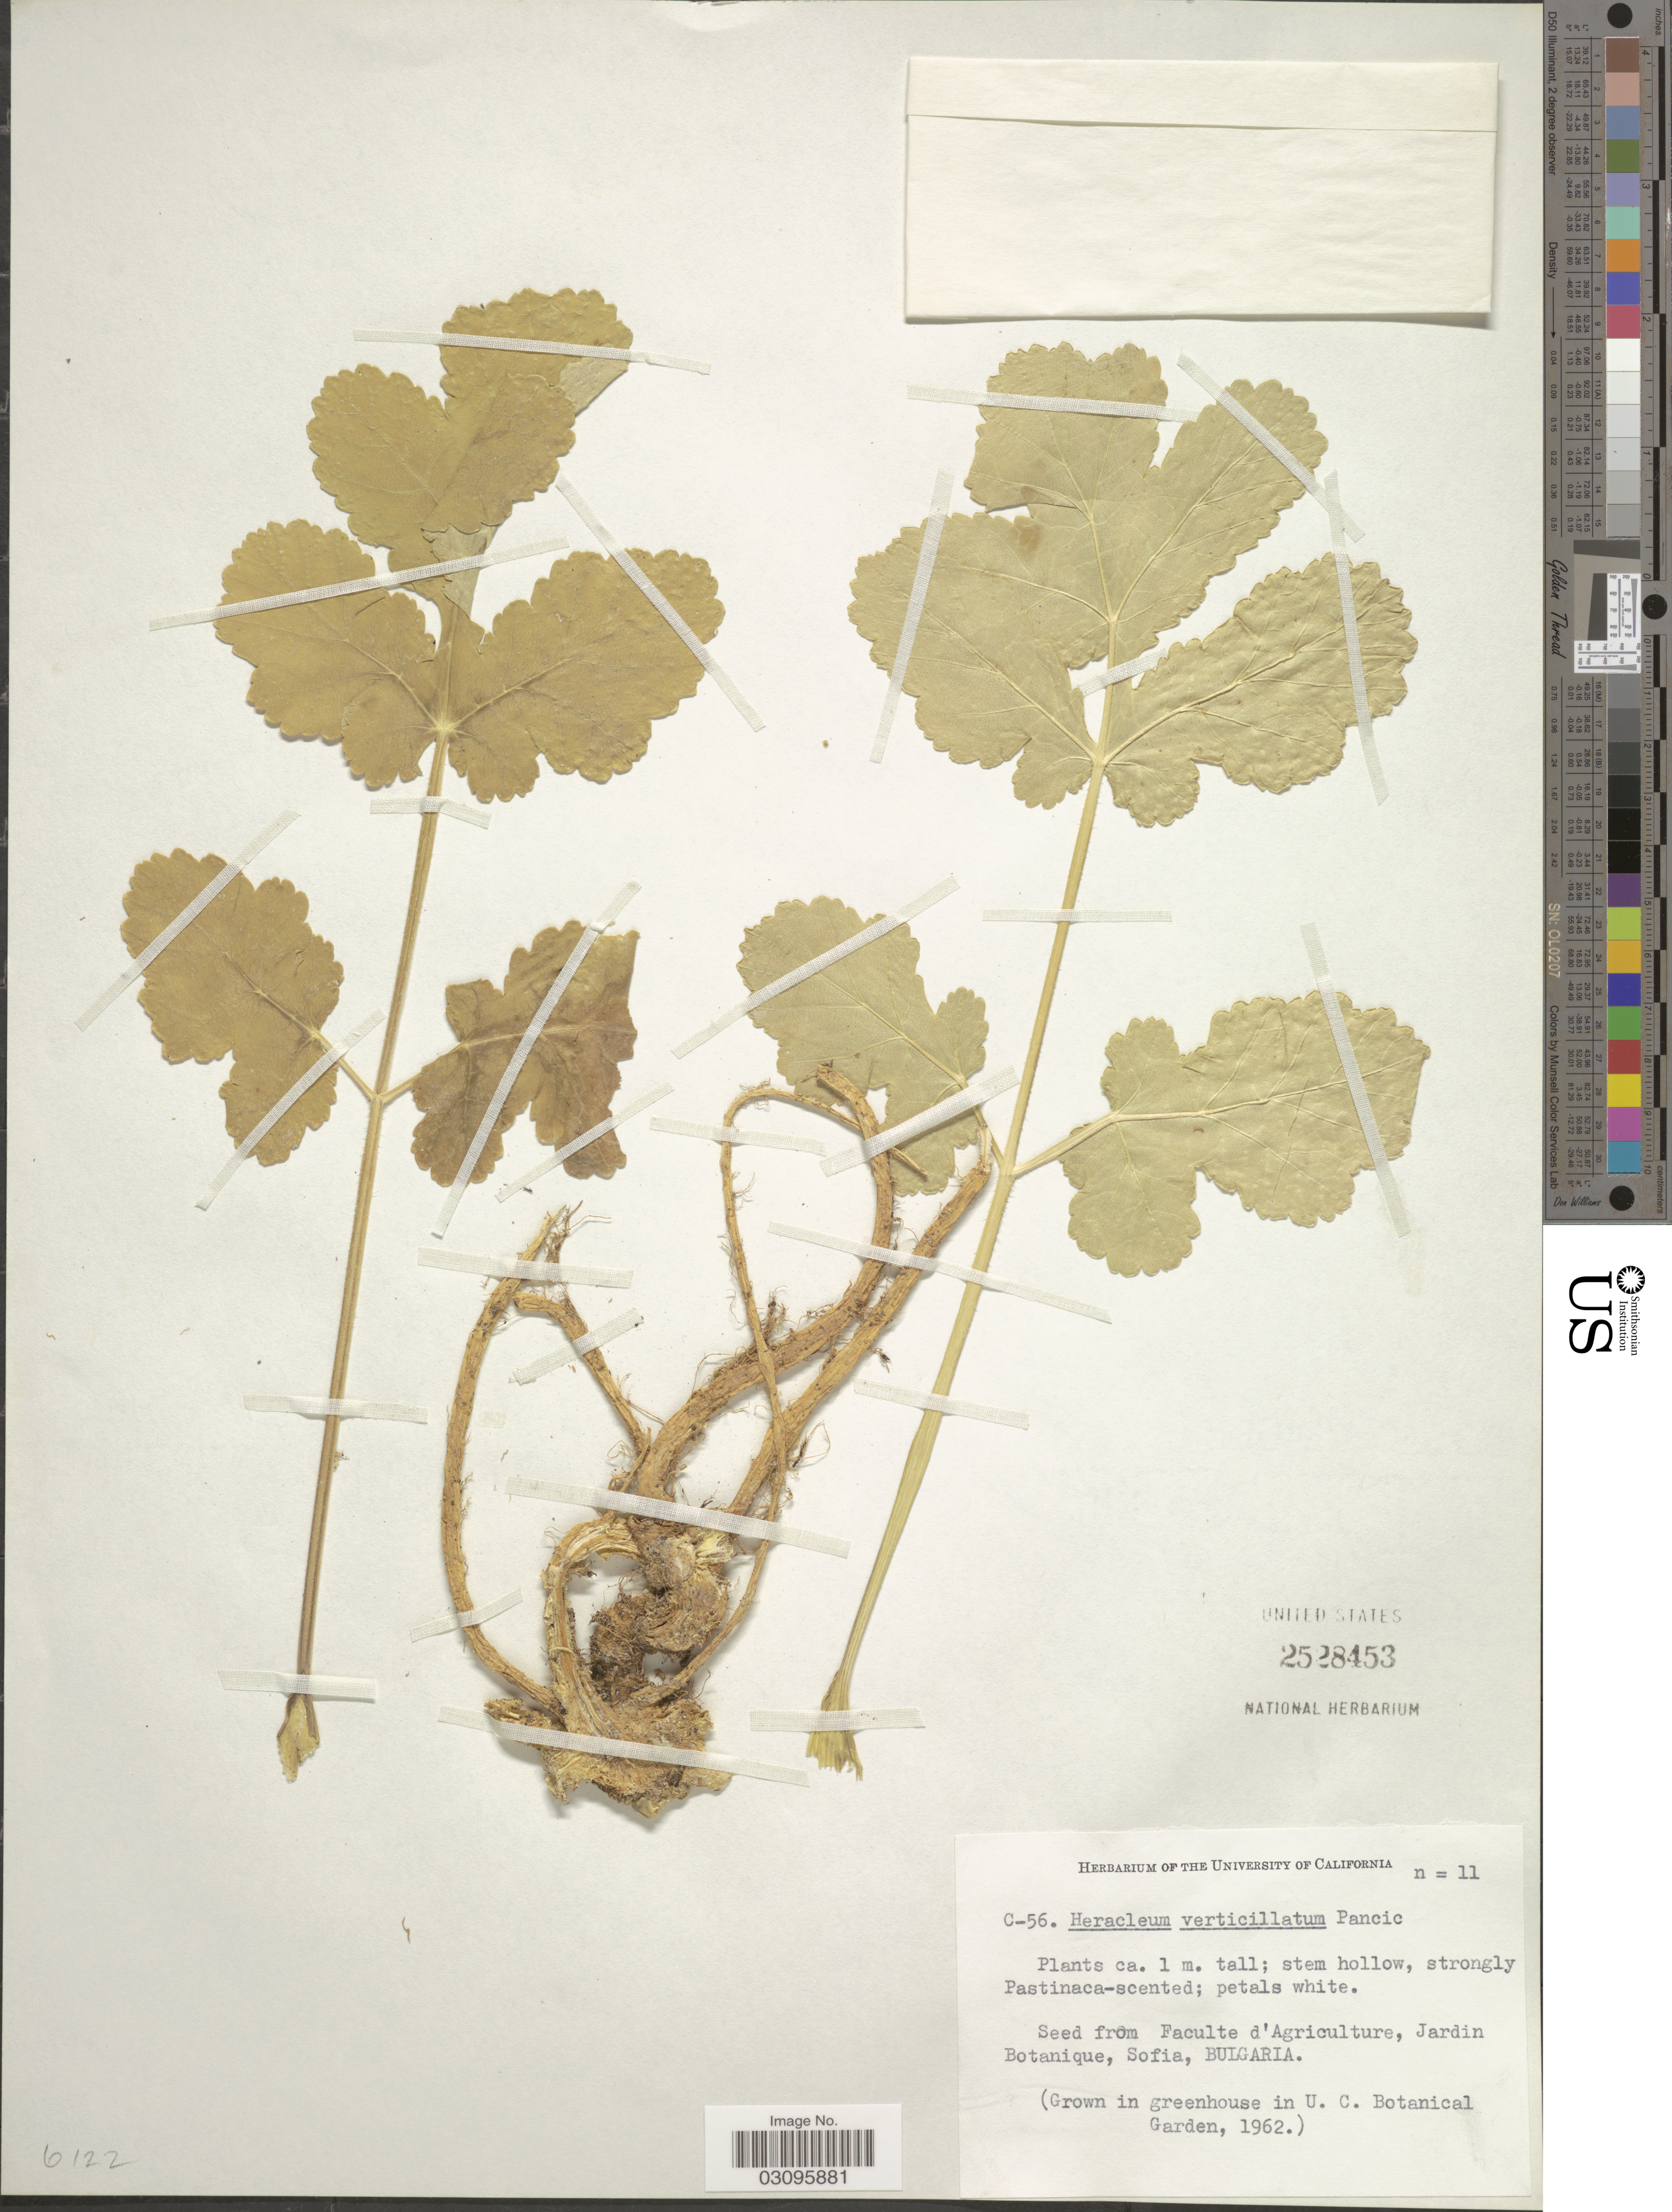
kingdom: Plantae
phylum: Tracheophyta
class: Magnoliopsida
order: Apiales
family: Apiaceae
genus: Heracleum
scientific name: Heracleum verticillatum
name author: Pančić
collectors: ex herb. Univ. of California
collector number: C-56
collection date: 1962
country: United States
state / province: California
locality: Greenhouse in U. C. Botanical Garden.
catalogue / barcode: US 2528453